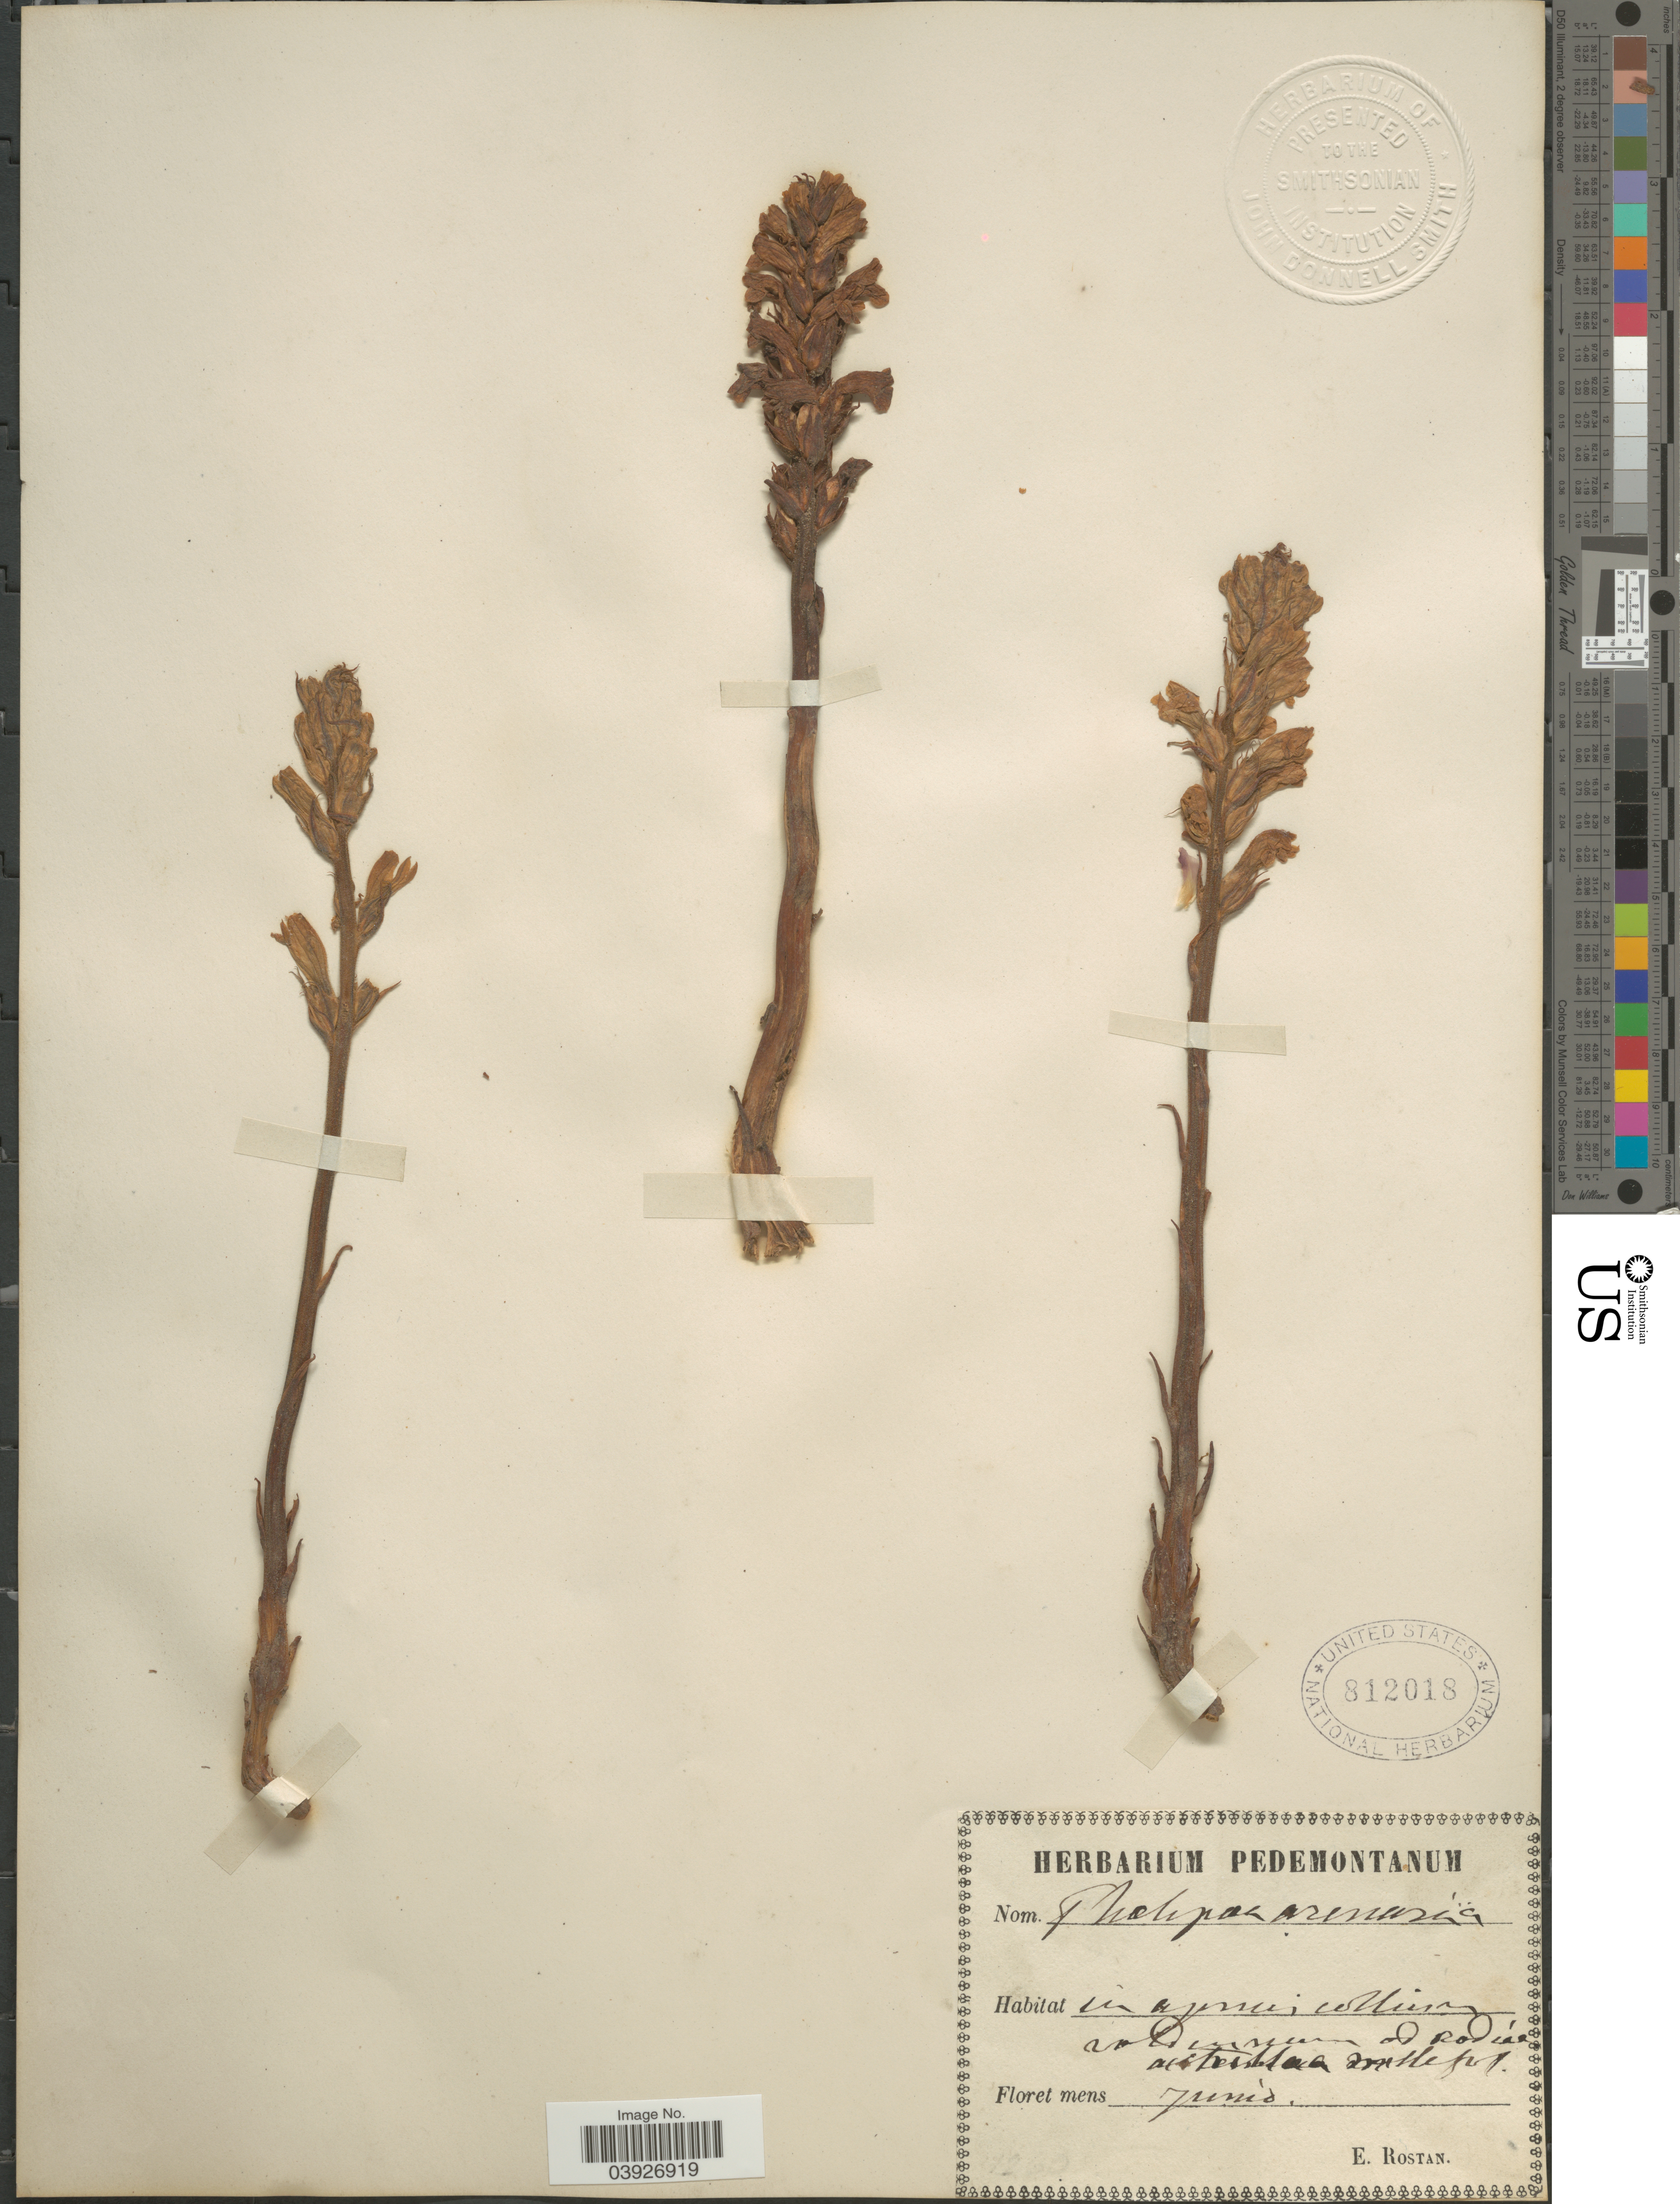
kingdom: Plantae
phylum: Tracheophyta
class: Magnoliopsida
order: Lamiales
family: Orobanchaceae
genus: Orobanche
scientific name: Orobanche amoena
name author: C.A. Mey.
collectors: E. Rostan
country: Italy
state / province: Piedmont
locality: Ad Rodica. At Besthleca Millefert. [interpreted]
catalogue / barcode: US 812018